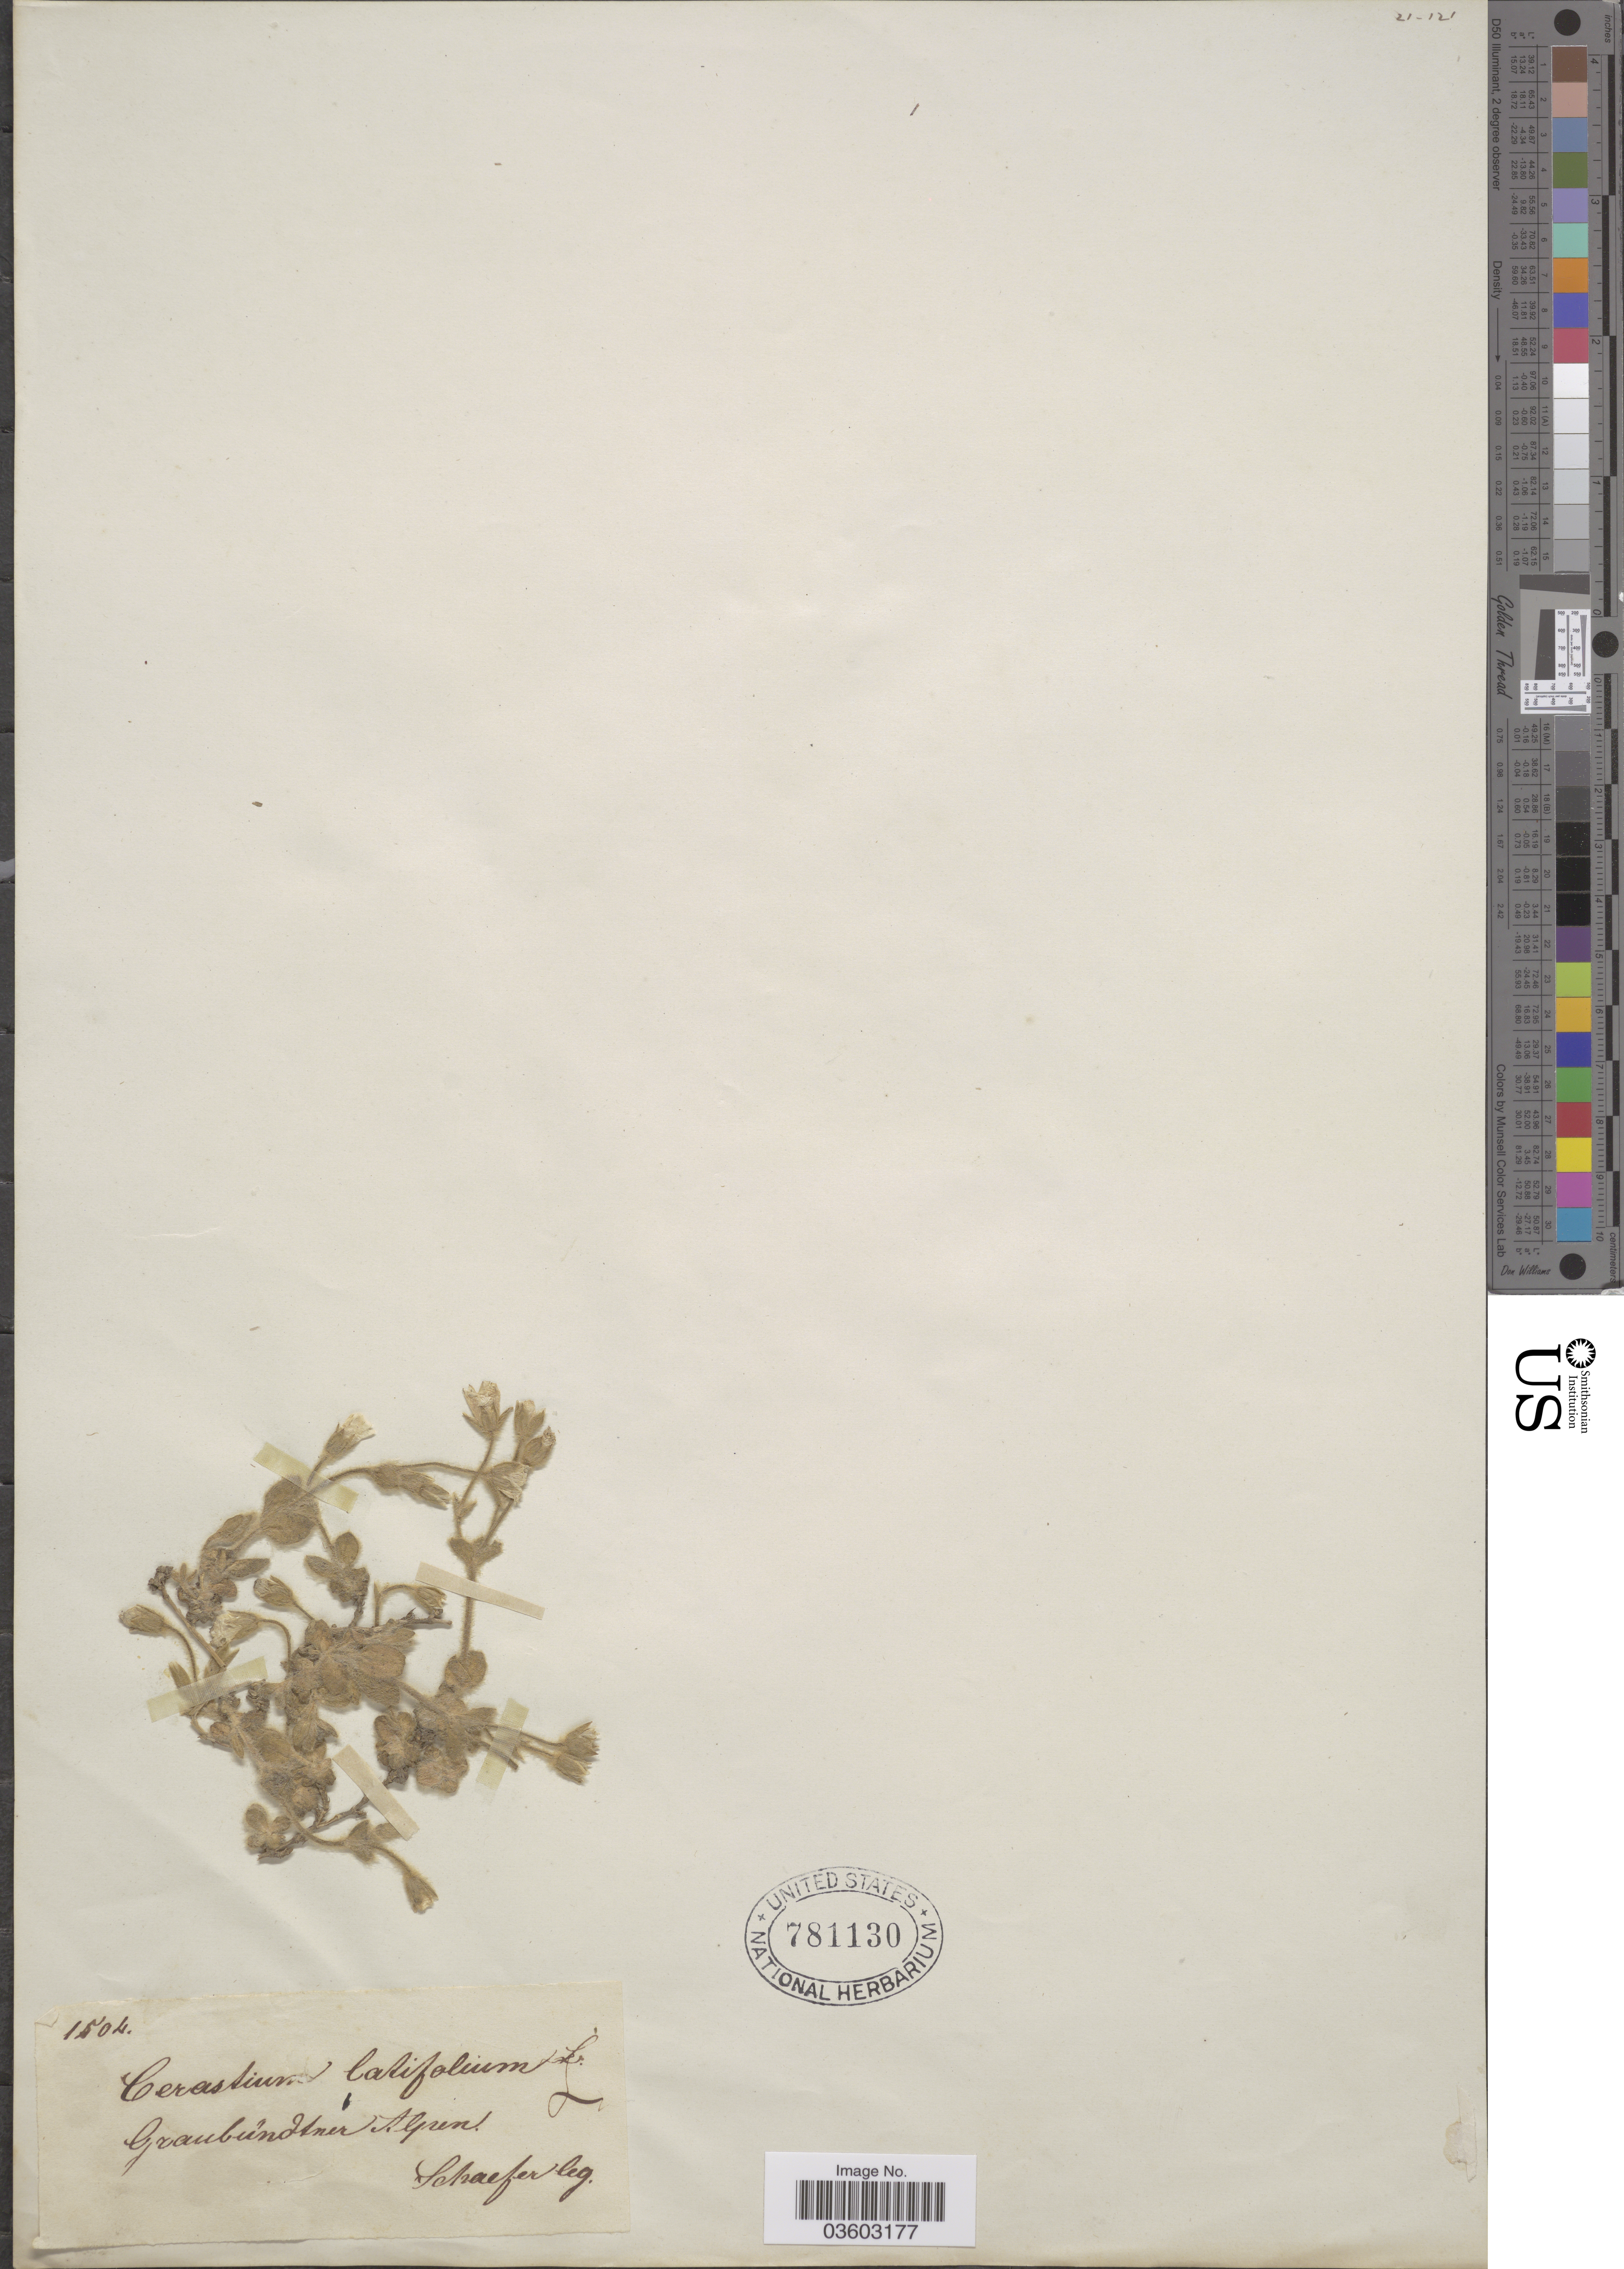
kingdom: Plantae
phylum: Tracheophyta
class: Magnoliopsida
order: Caryophyllales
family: Caryophyllaceae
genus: Cerastium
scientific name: Cerastium latifolium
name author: L.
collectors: Schaefer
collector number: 1504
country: Switzerland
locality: Graubündtner Alpen.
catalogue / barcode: US 781130